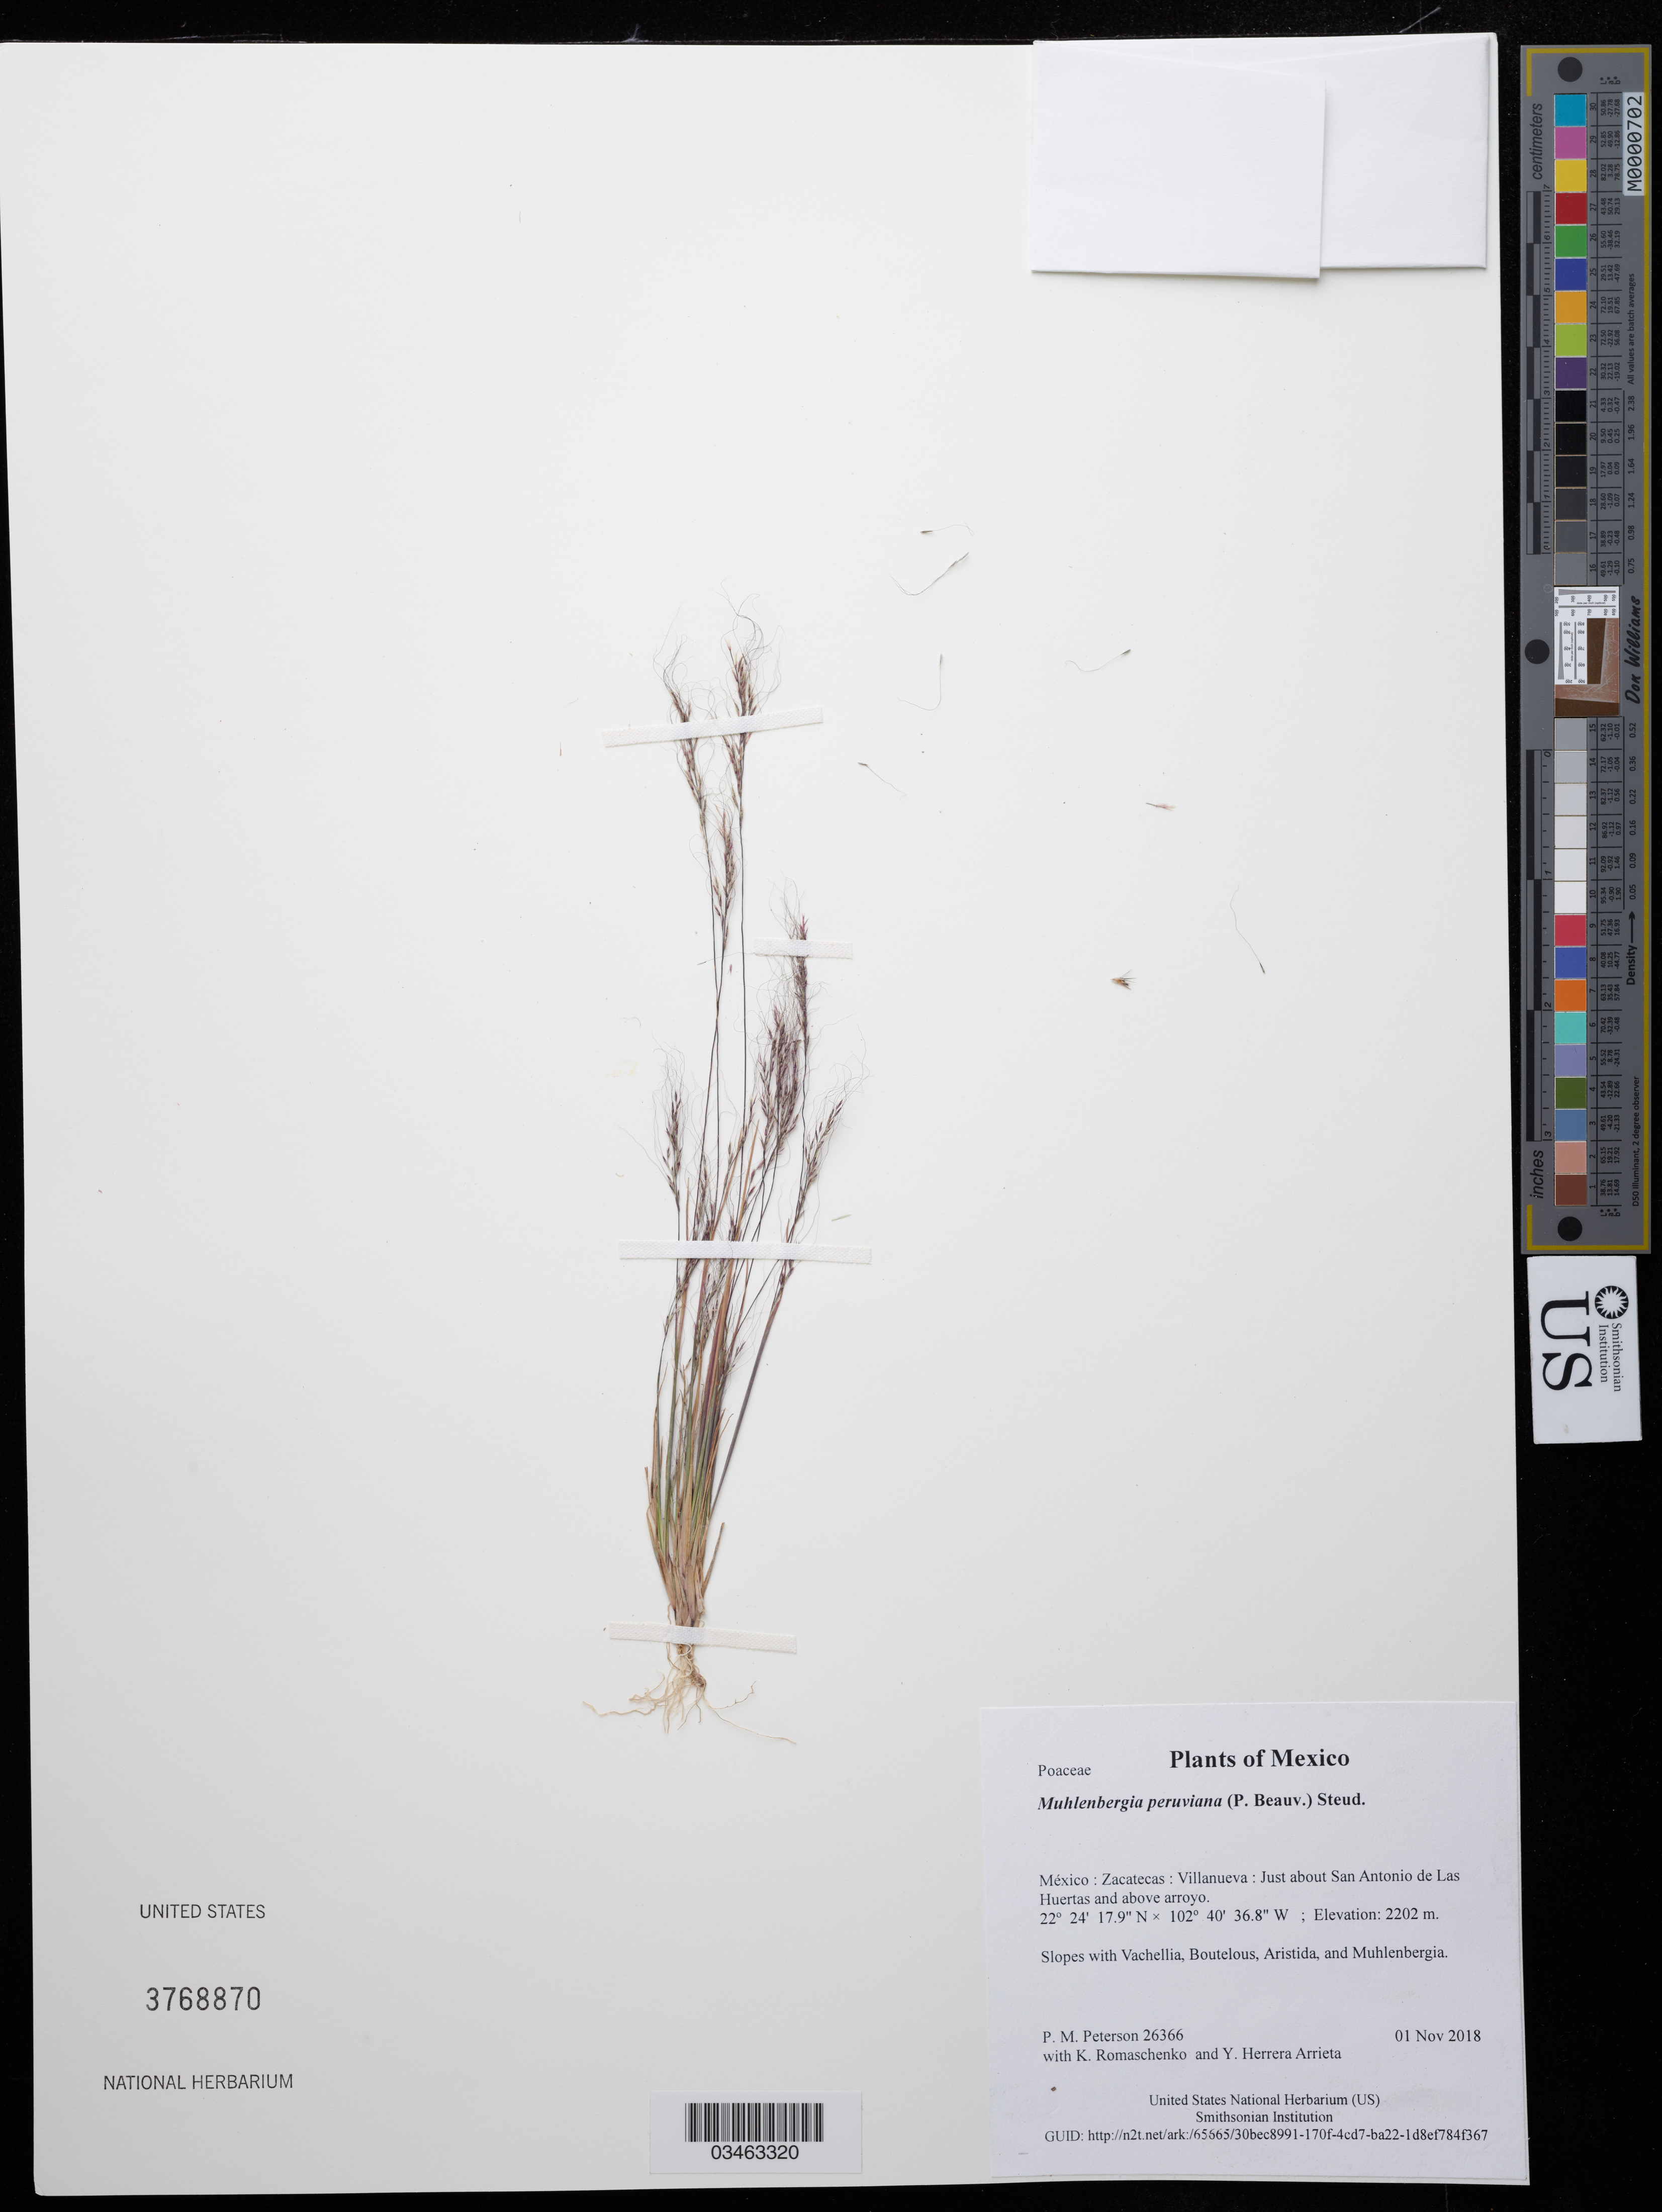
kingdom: Plantae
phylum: Tracheophyta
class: Liliopsida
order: Poales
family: Poaceae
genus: Muhlenbergia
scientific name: Muhlenbergia peruviana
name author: (P. Beauv.) Steud.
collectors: P. M. Peterson, K. Romaschenko & Y. Herrera Arrieta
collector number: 26366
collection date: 2018-11-01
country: México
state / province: Zacatecas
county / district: Villanueva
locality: Just about San Antonio de Las Huertas and above arroyo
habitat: Slopes with Vachellia, Boutelous, Aristida, and Muhlenbergia.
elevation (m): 2202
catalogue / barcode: US 3768870